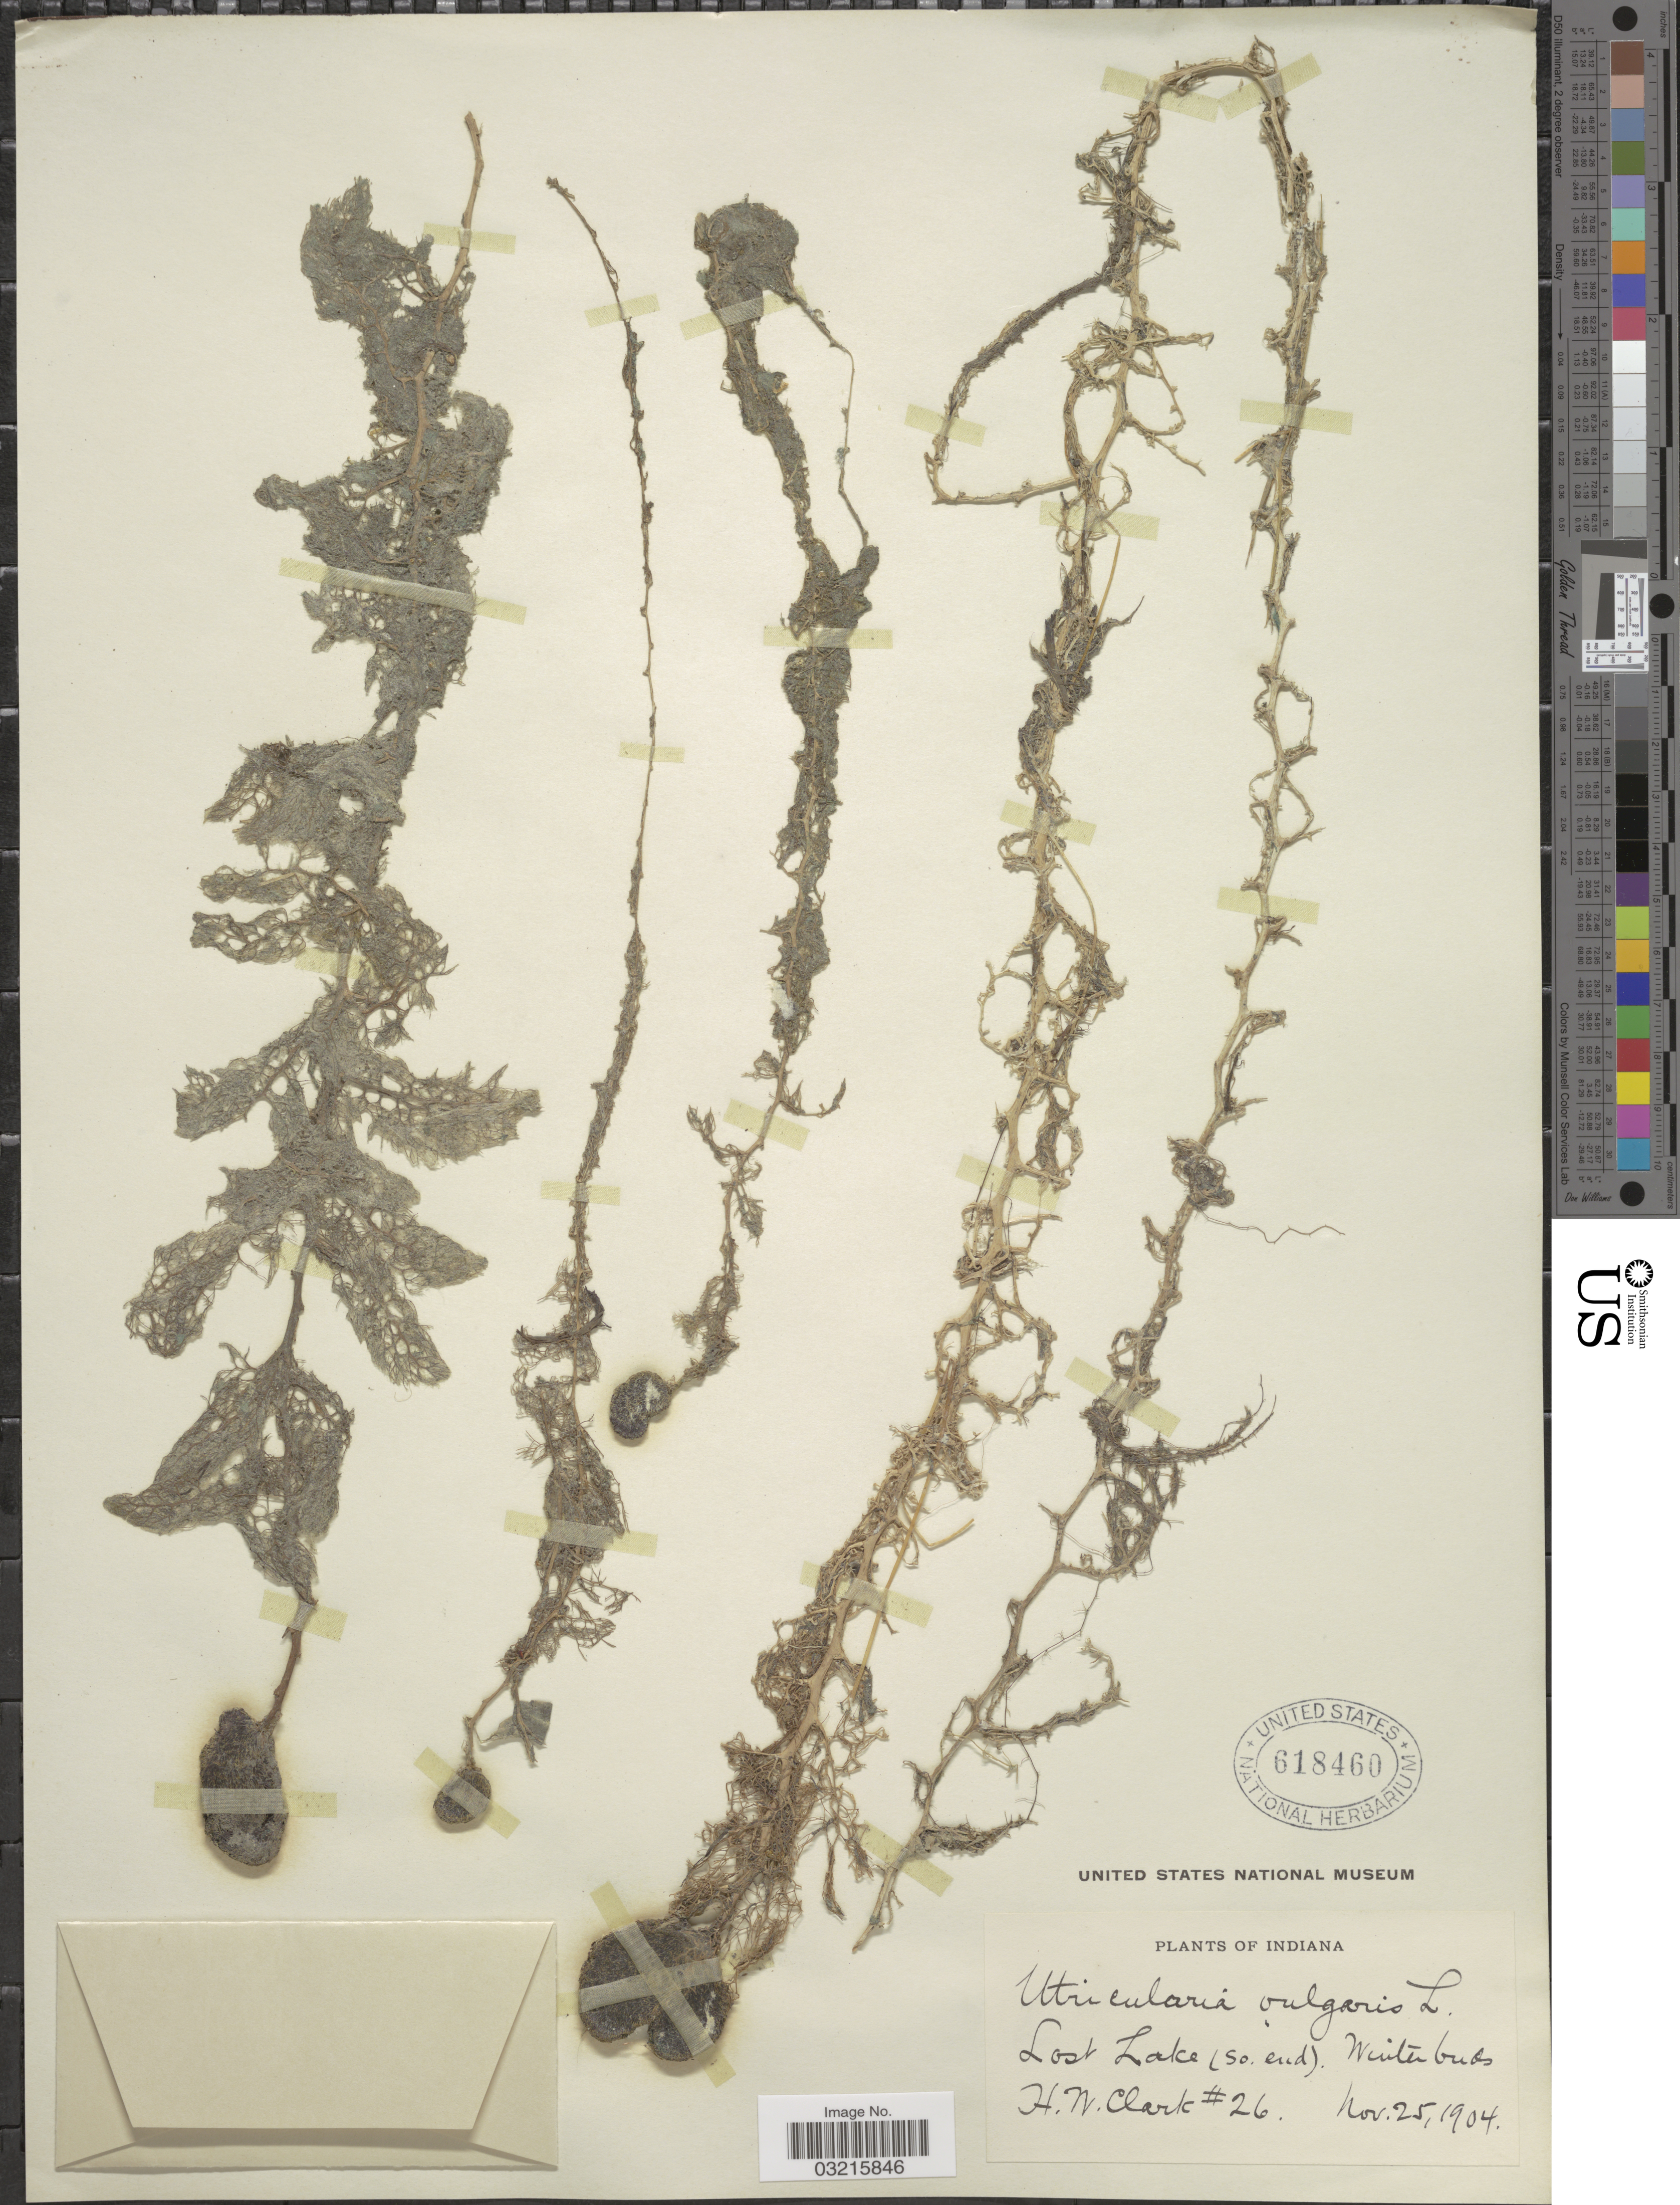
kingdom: Plantae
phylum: Tracheophyta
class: Magnoliopsida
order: Lamiales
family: Lentibulariaceae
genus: Utricularia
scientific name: Utricularia vulgaris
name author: L.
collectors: H. W. Clark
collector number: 26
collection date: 1904-11-25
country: United States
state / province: Indiana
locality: Lost Lake (so. end).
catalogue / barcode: US 618460